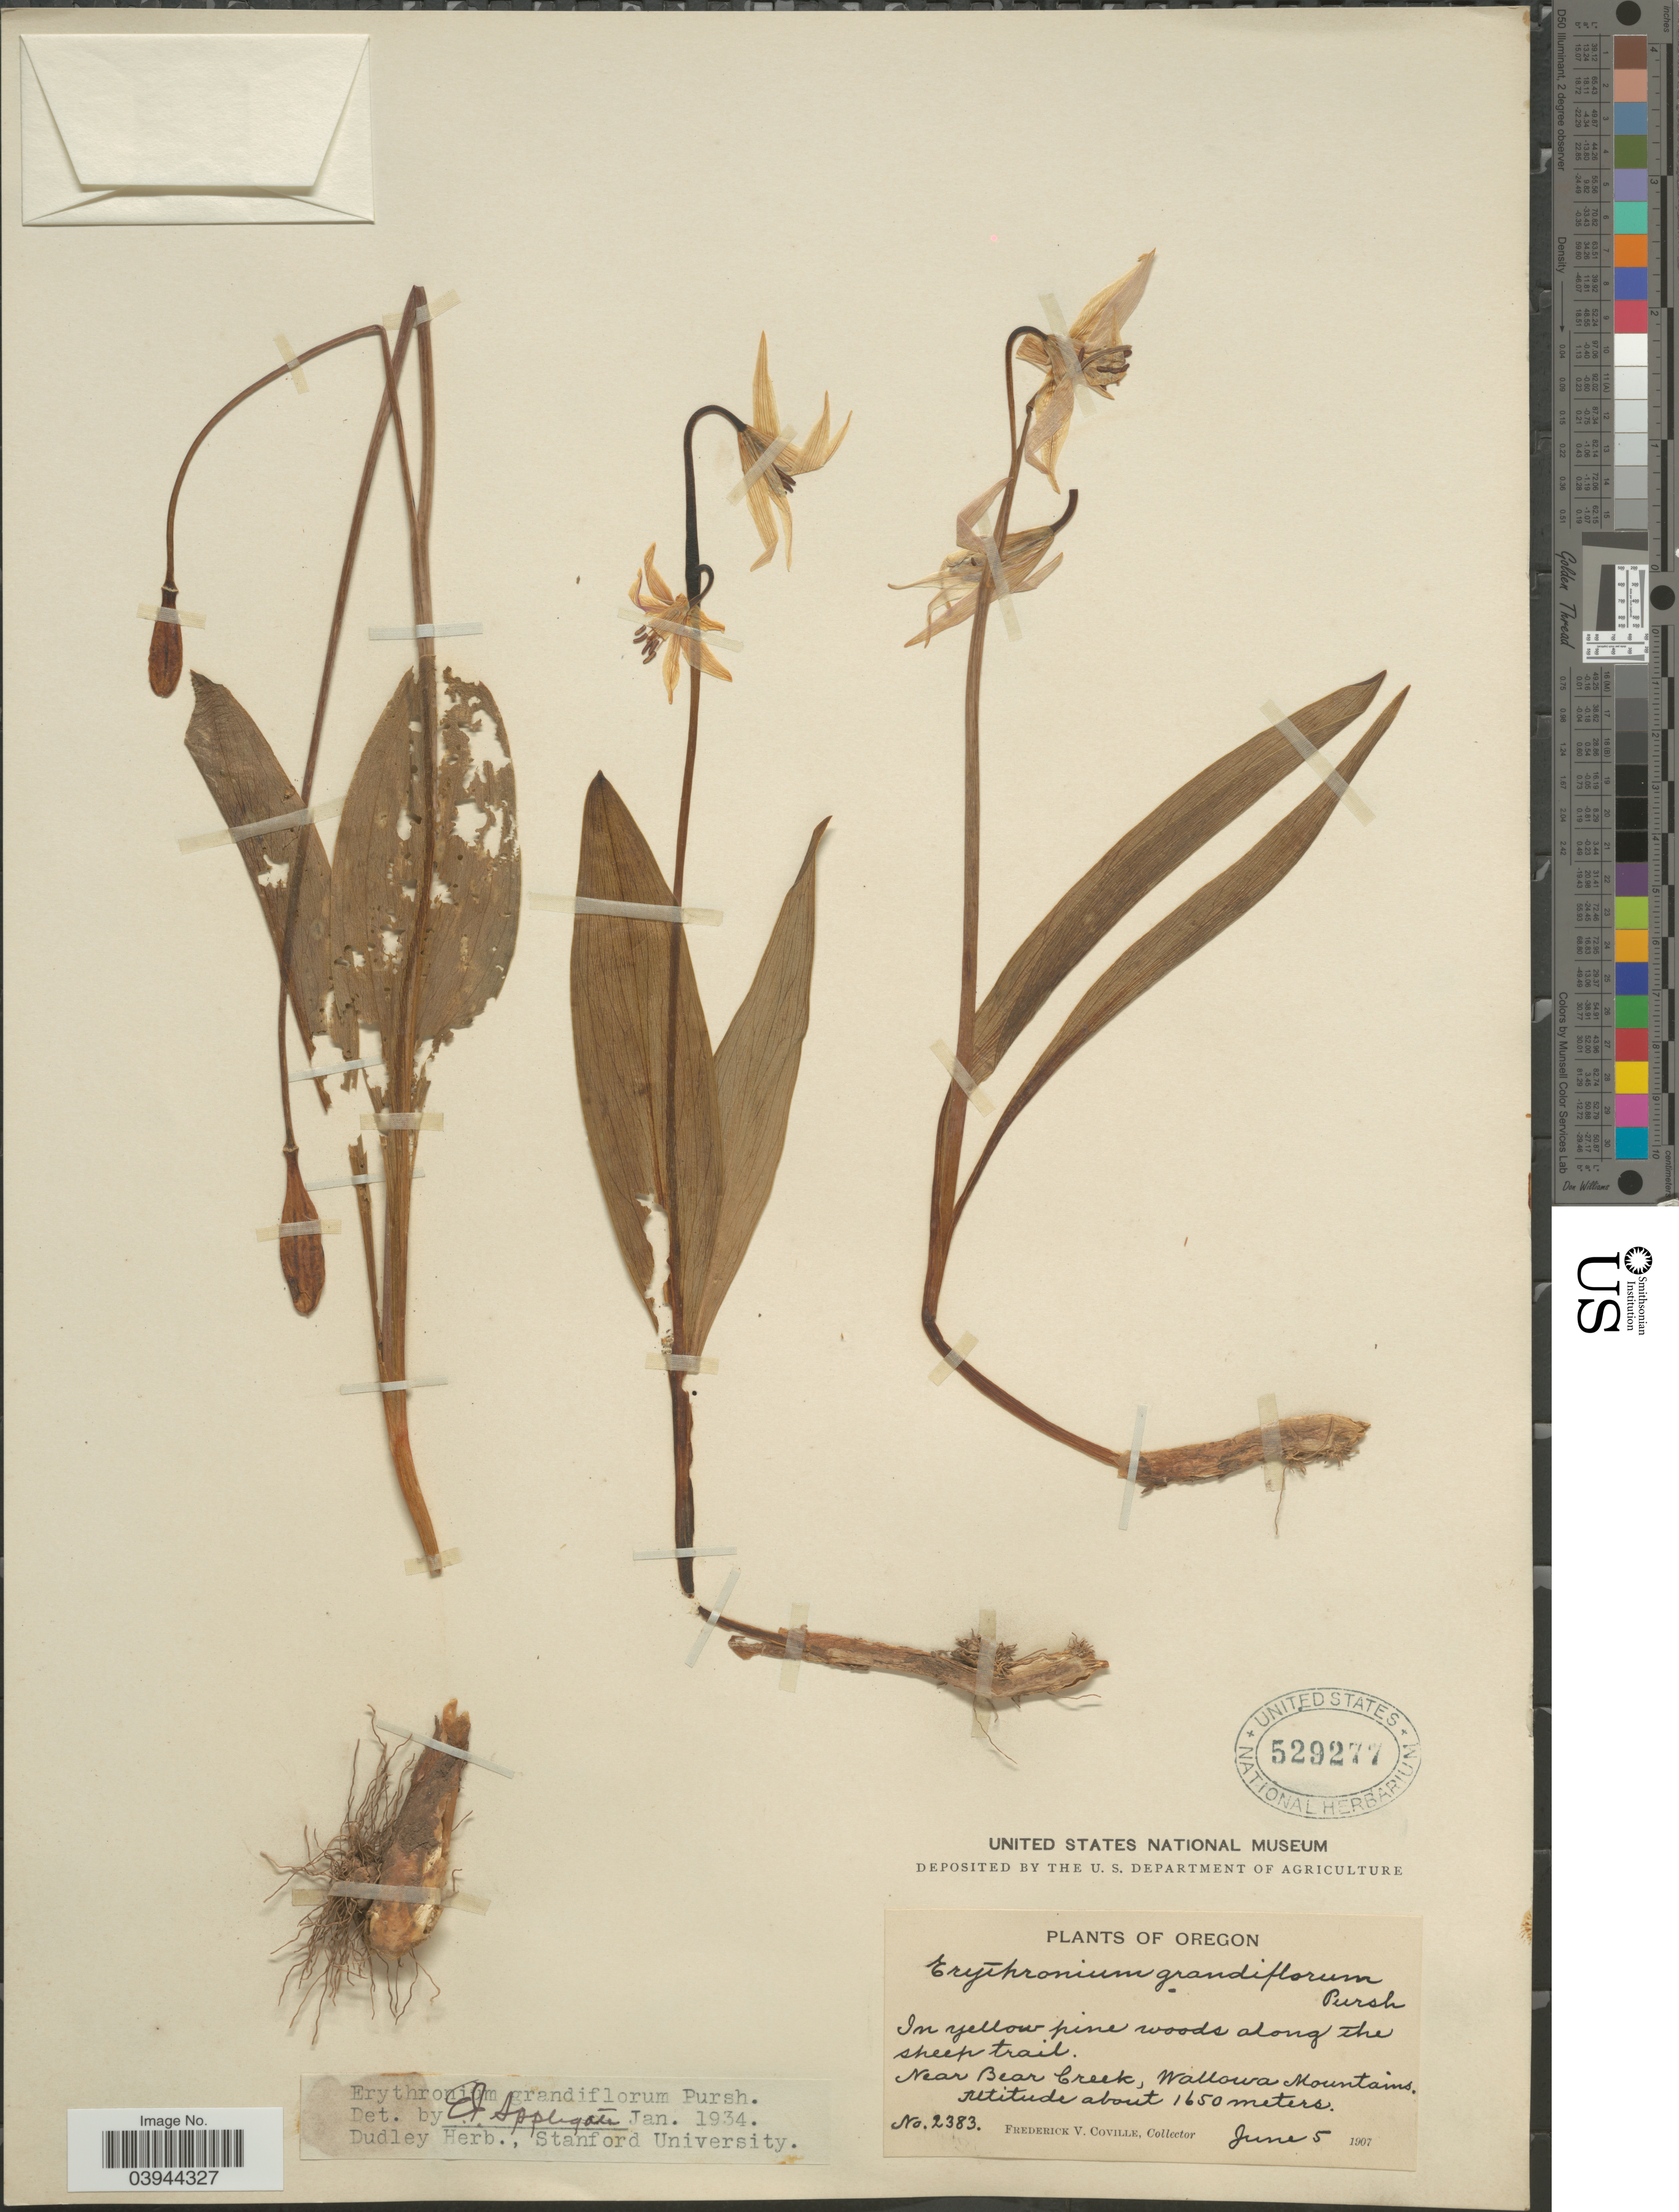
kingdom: Plantae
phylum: Tracheophyta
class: Liliopsida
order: Liliales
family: Liliaceae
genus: Erythronium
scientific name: Erythronium grandiflorum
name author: Pursh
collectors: F. V. Coville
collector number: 2383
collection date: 1907-06-05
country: United States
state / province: Oregon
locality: Near Bear Creek, Wallowa Mountains.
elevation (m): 1650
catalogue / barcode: US 529277